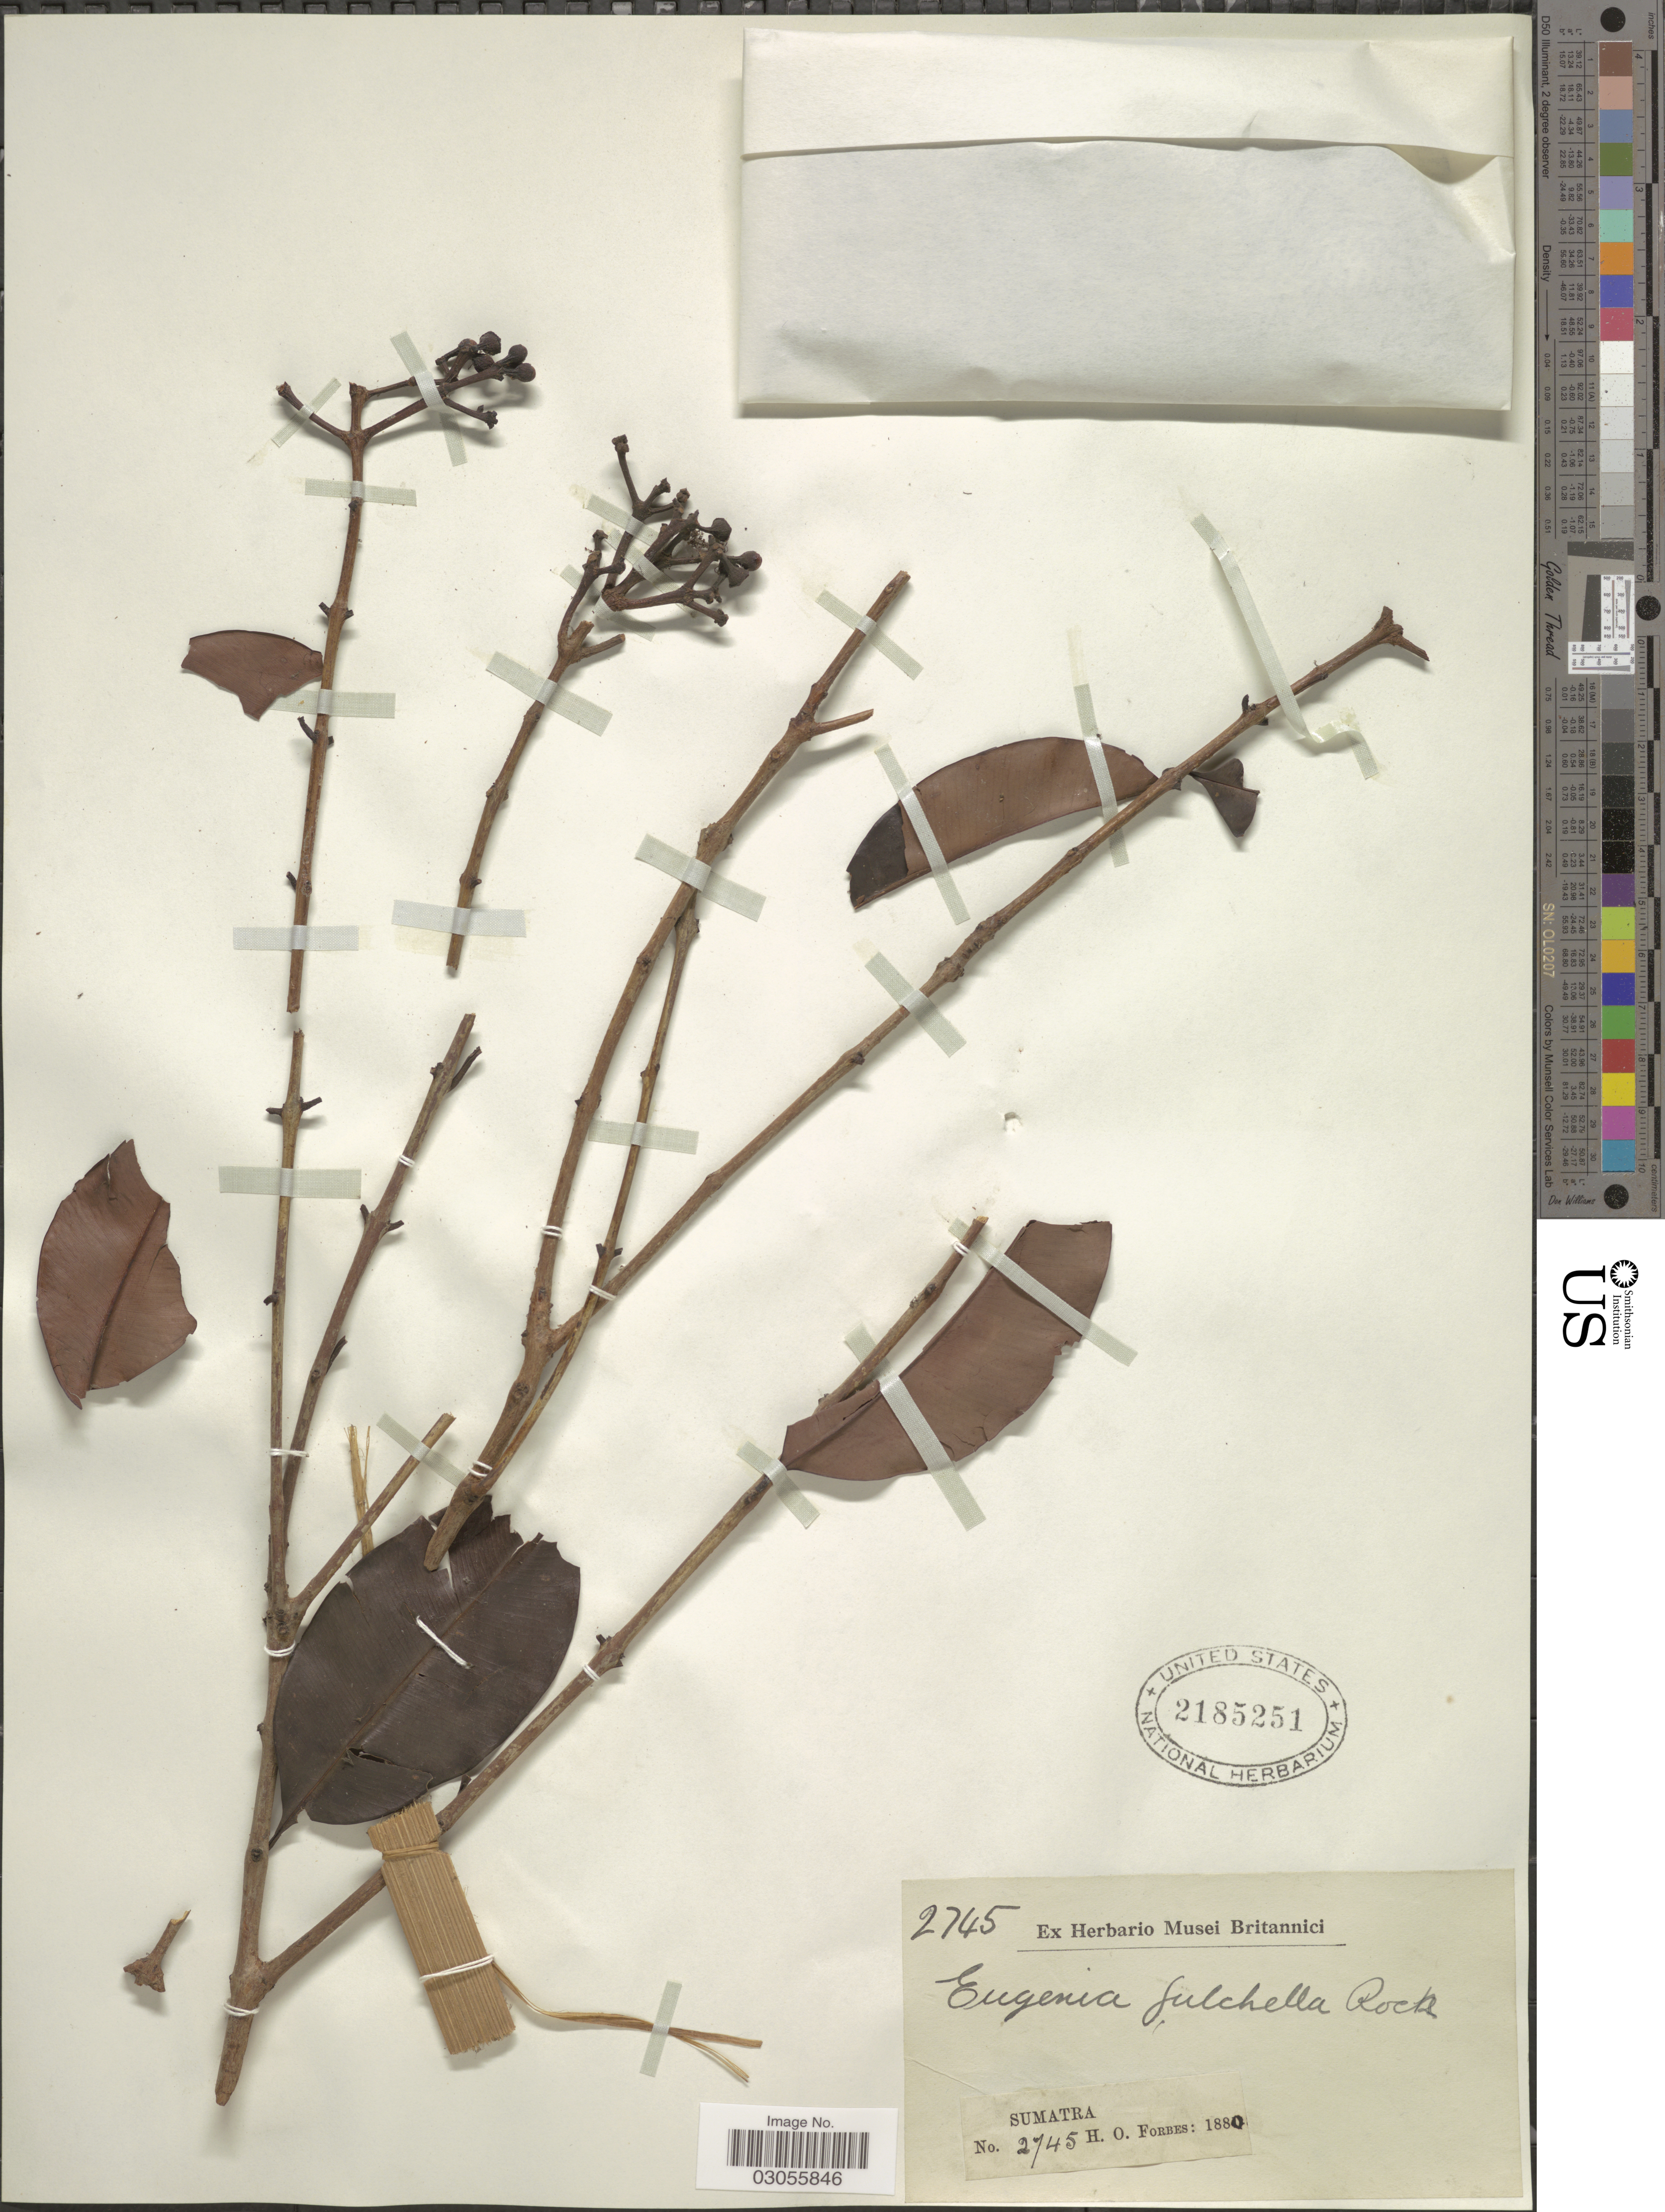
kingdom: Plantae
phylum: Tracheophyta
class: Magnoliopsida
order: Myrtales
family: Myrtaceae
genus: Syzygium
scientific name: Syzygium oblatum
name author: (Roxb.) Wall. ex A.M. Cowan & Cowan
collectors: H. O. Forbes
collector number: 2745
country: Indonesia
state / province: Sumatra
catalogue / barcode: US 2185251